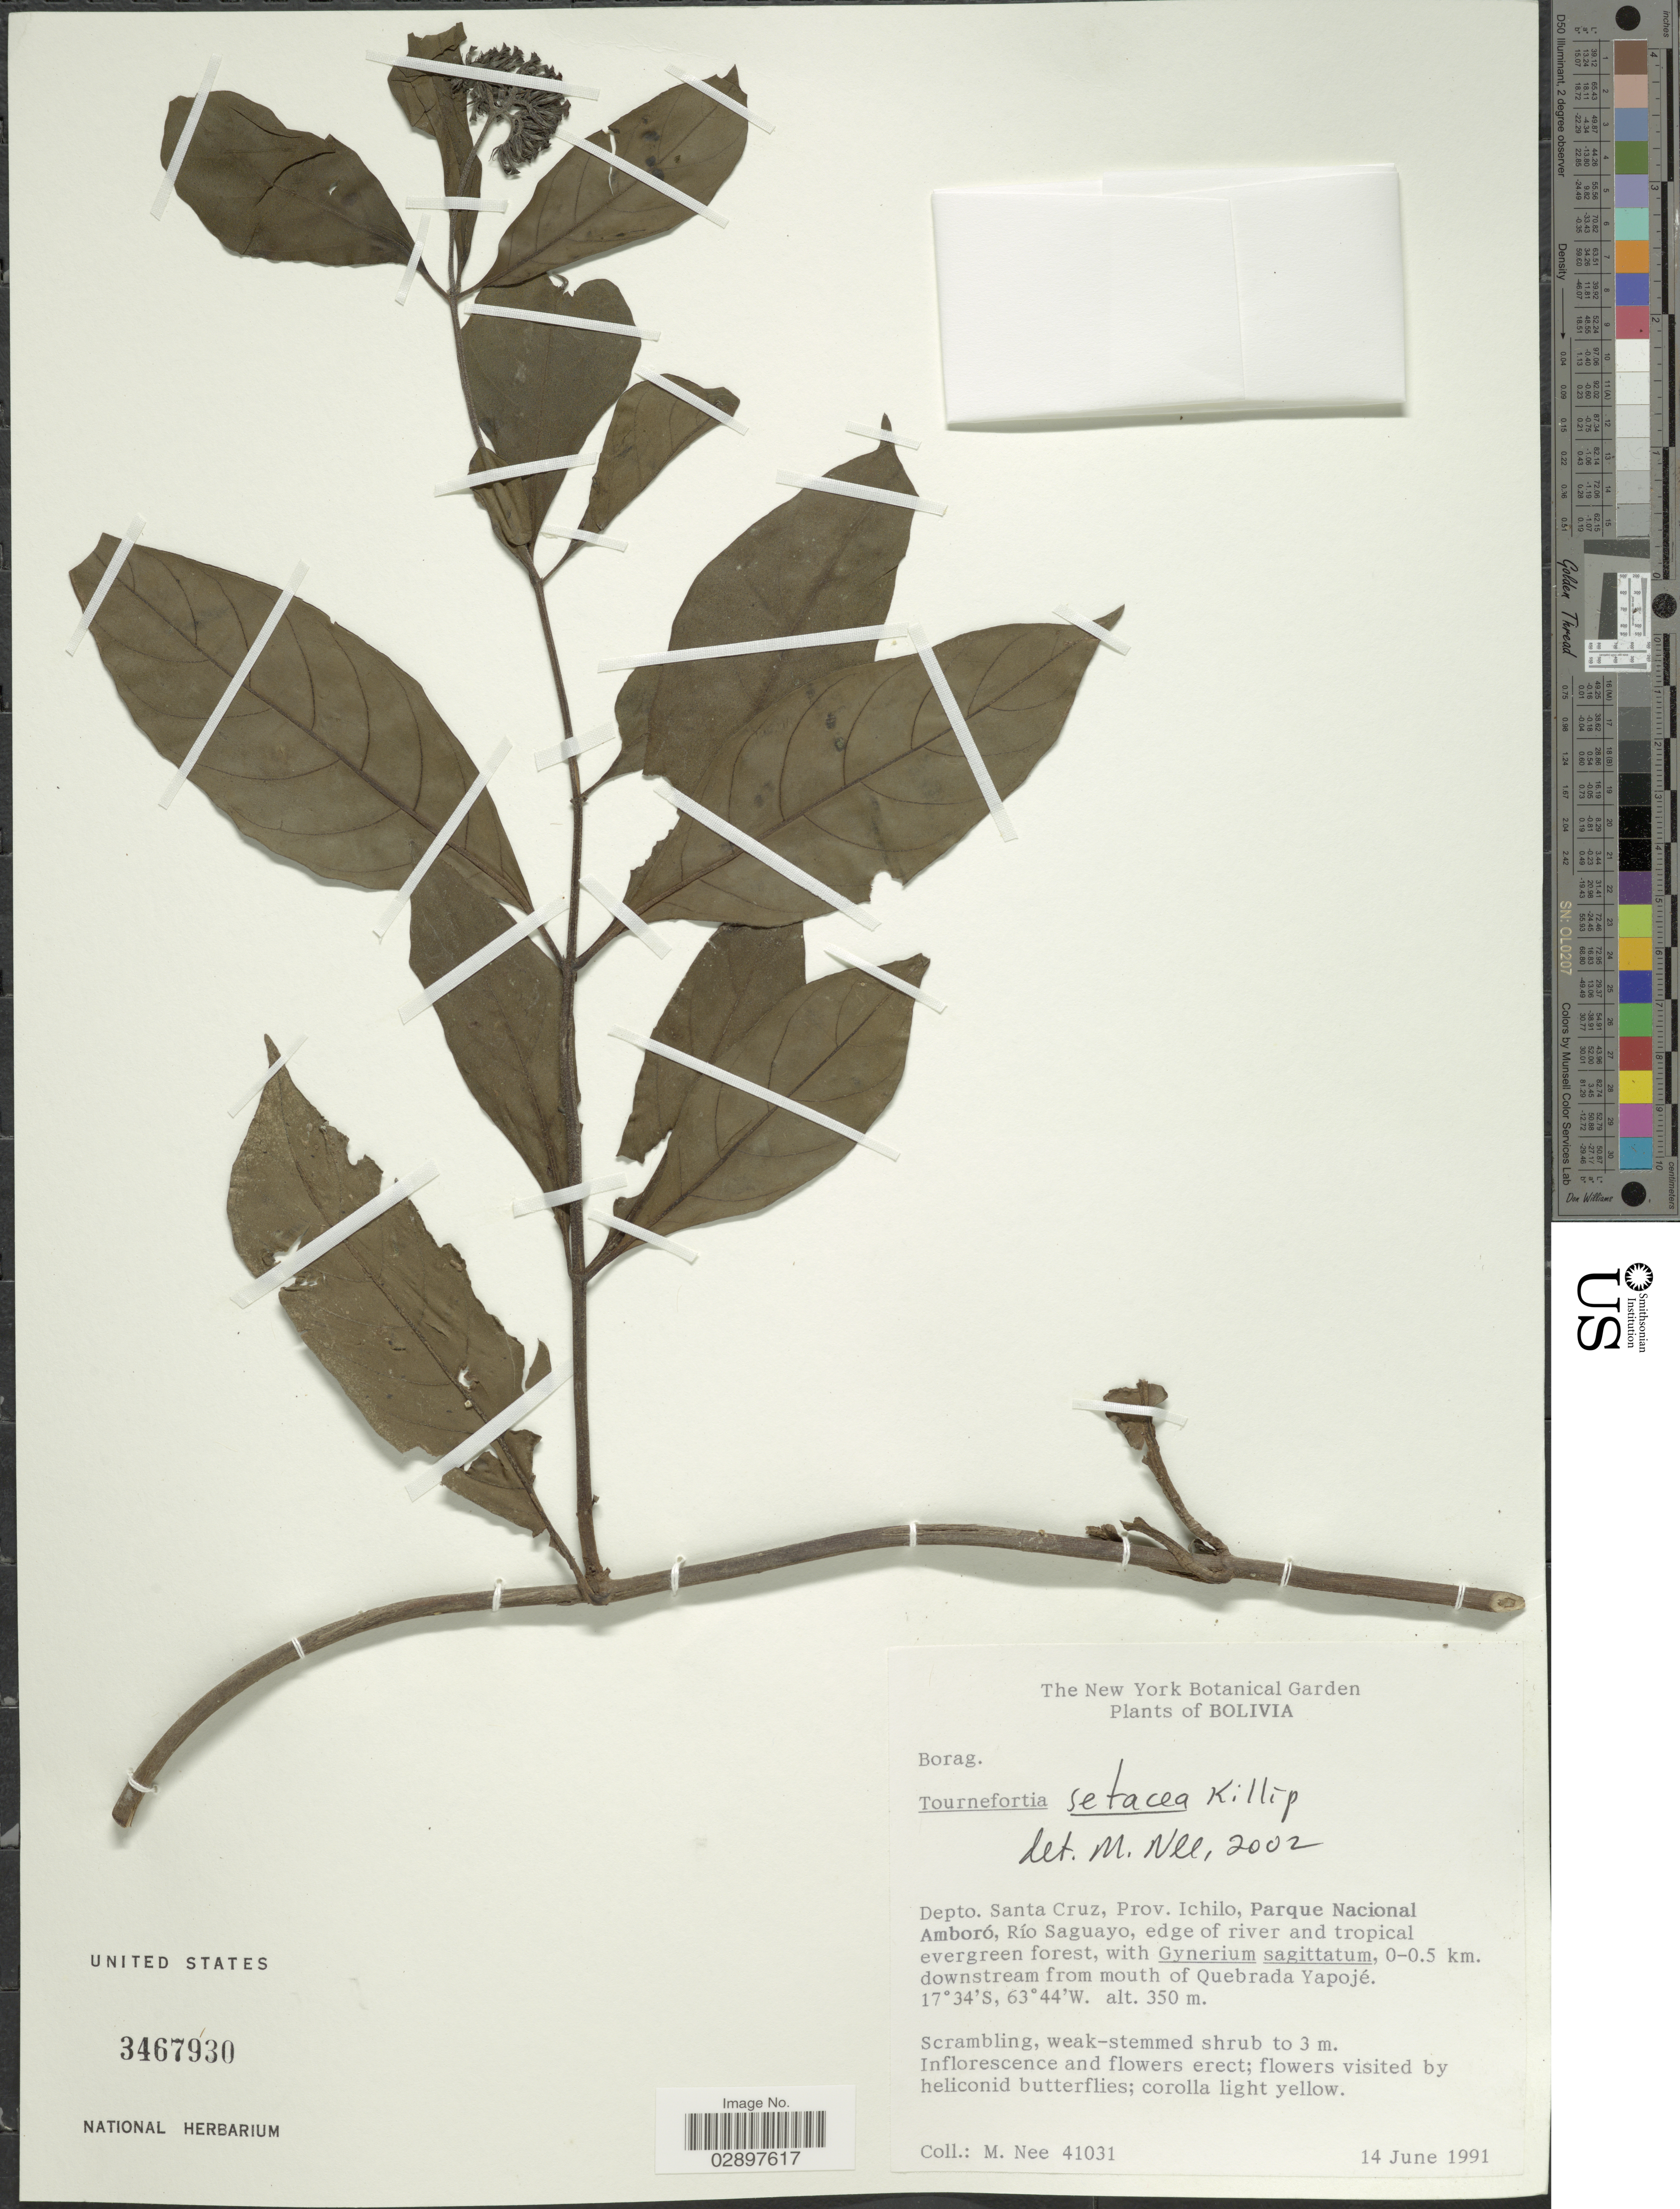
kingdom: Plantae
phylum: Tracheophyta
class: Magnoliopsida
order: Boraginales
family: Heliotropiaceae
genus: Tournefortia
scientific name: Tournefortia setacea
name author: Killip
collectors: M. Nee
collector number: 41031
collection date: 1991-06-14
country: Bolivia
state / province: Santa Cruz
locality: Depto. Santa Cruz, Prov. Ichilo, Parque Nacional amboró, Río Saguayo, edge of river and tropical evergreen forest. 0-0.5 km. downstream from mouth of Quebrada Yapojé.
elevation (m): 350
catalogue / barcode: US 3467930